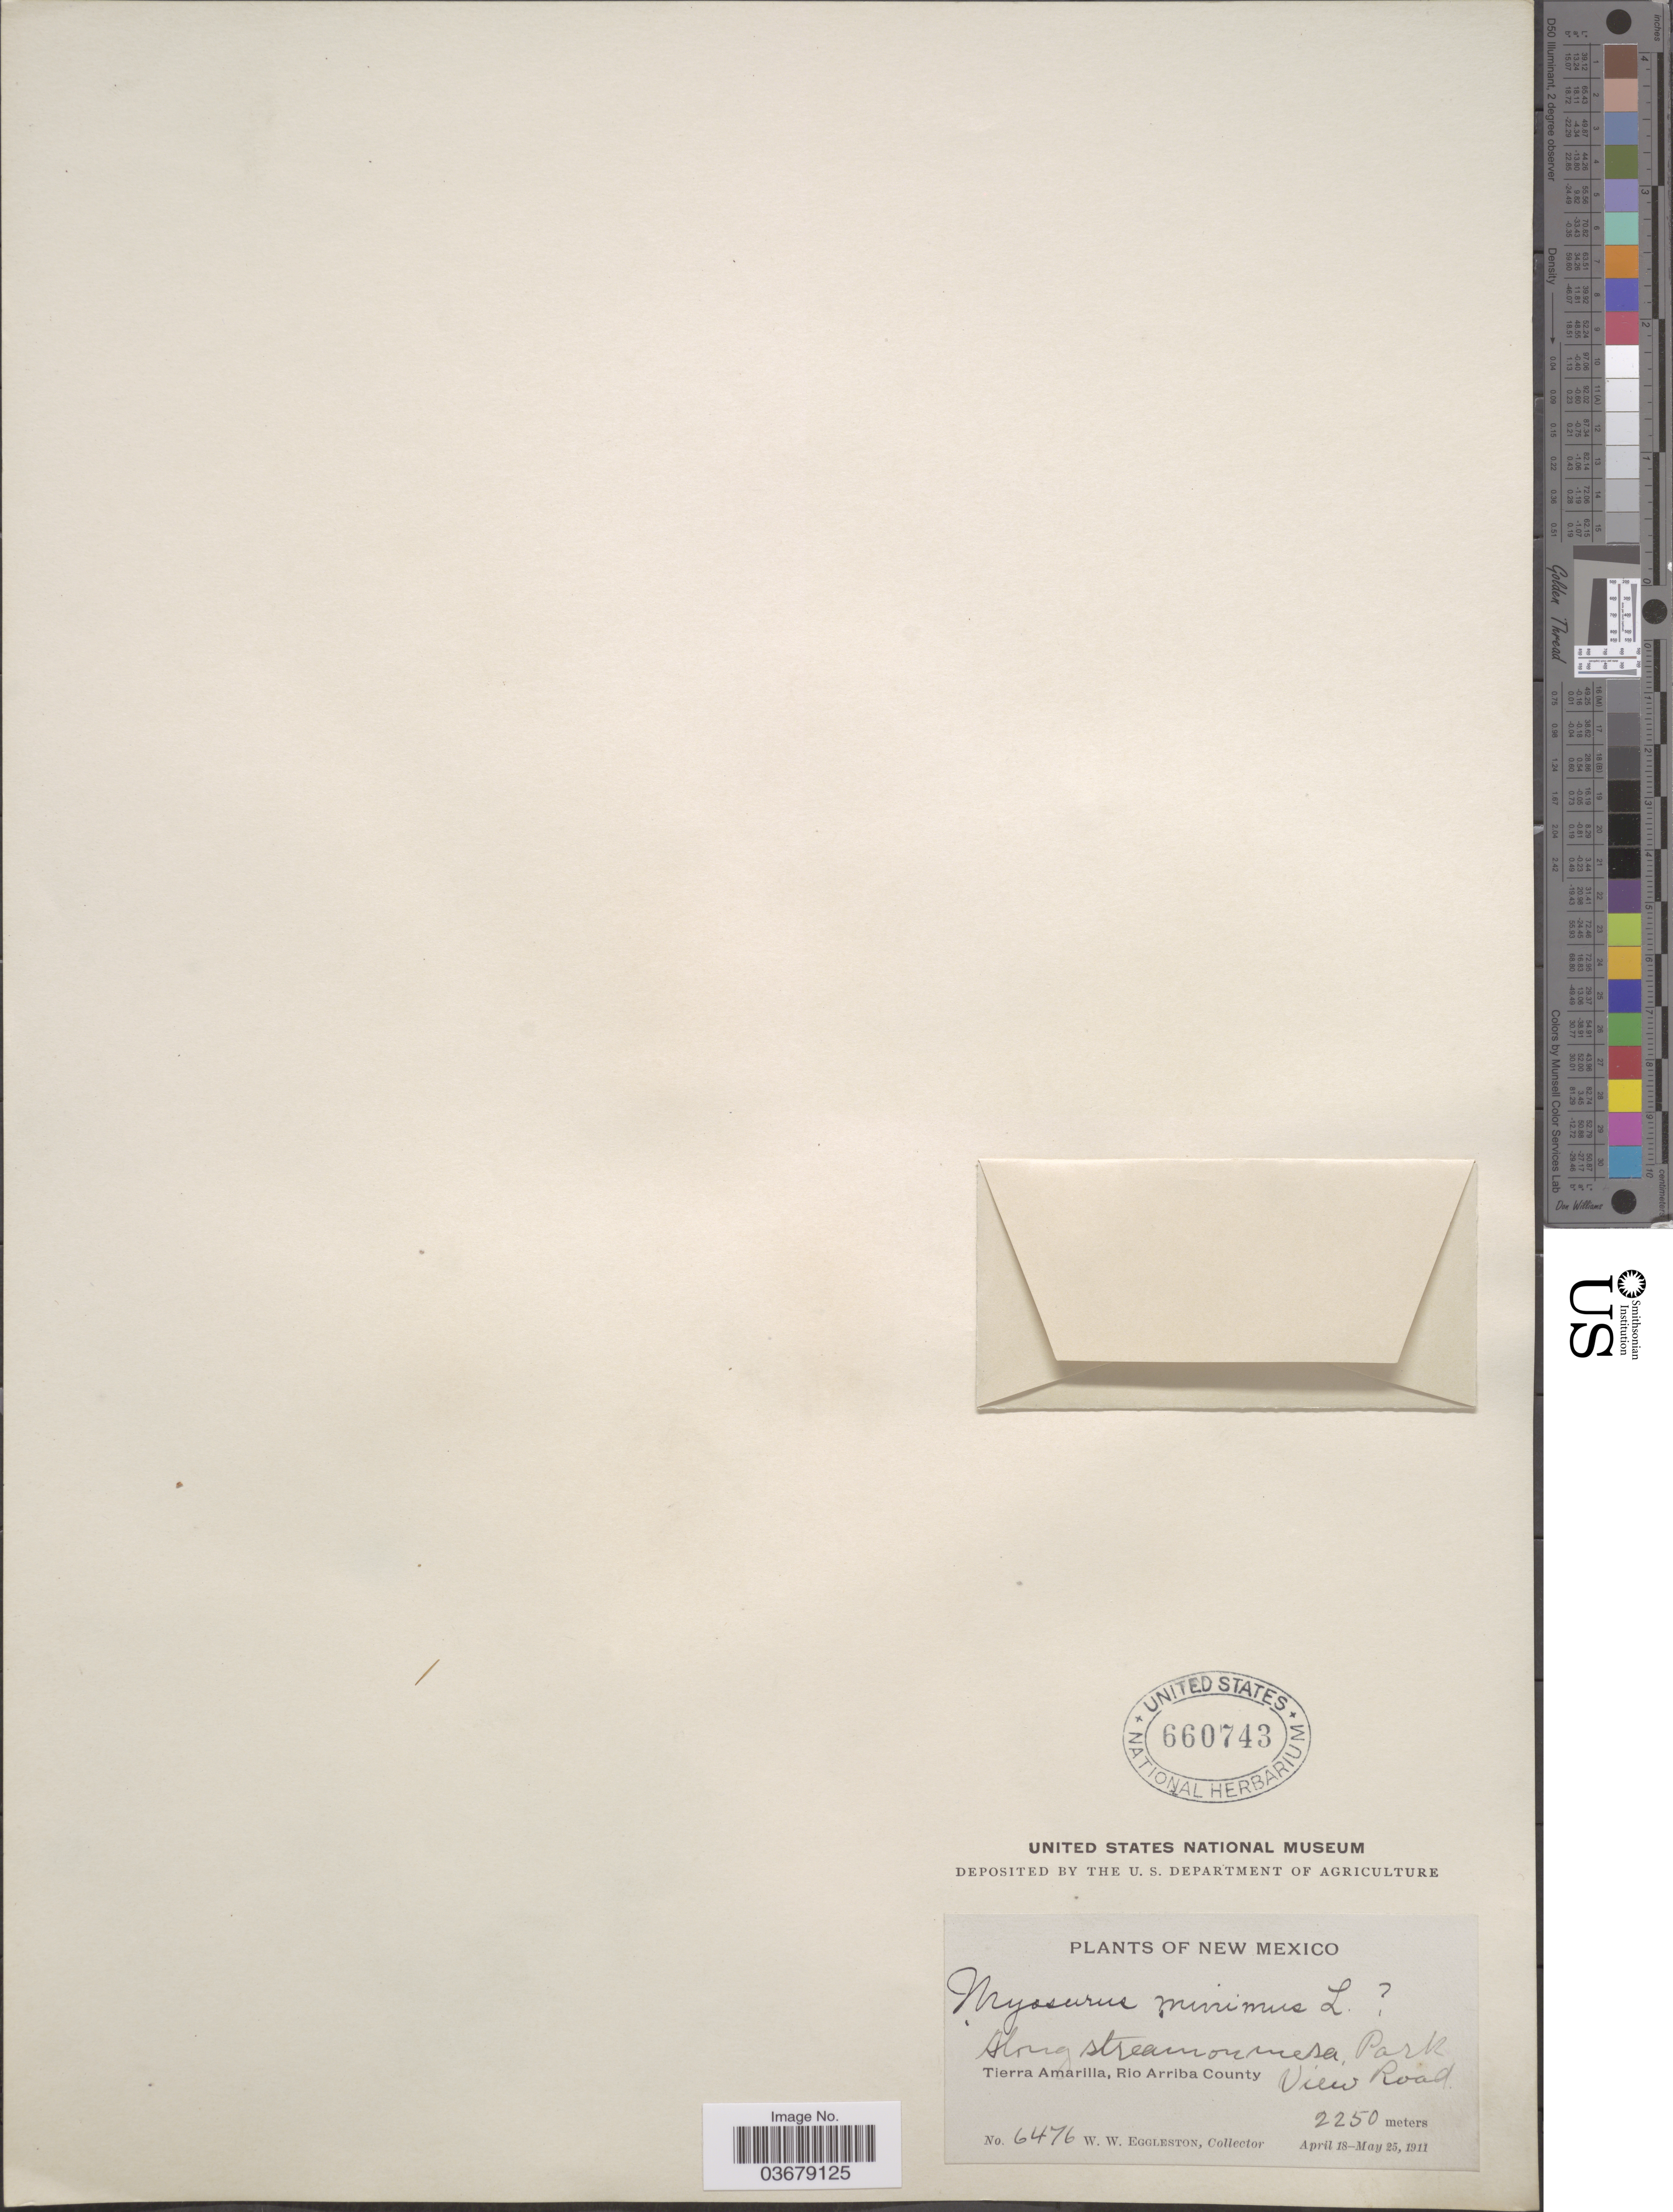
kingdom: Plantae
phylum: Tracheophyta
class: Magnoliopsida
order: Ranunculales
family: Ranunculaceae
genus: Myosurus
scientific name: Myosurus minimus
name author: L.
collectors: W. W. Eggleston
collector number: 6476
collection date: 1911-04-18/1911-05-25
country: United States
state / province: New Mexico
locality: Park View Road. Tierra Amarilla, Rio Arriba County.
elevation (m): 2250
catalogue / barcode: US 660743